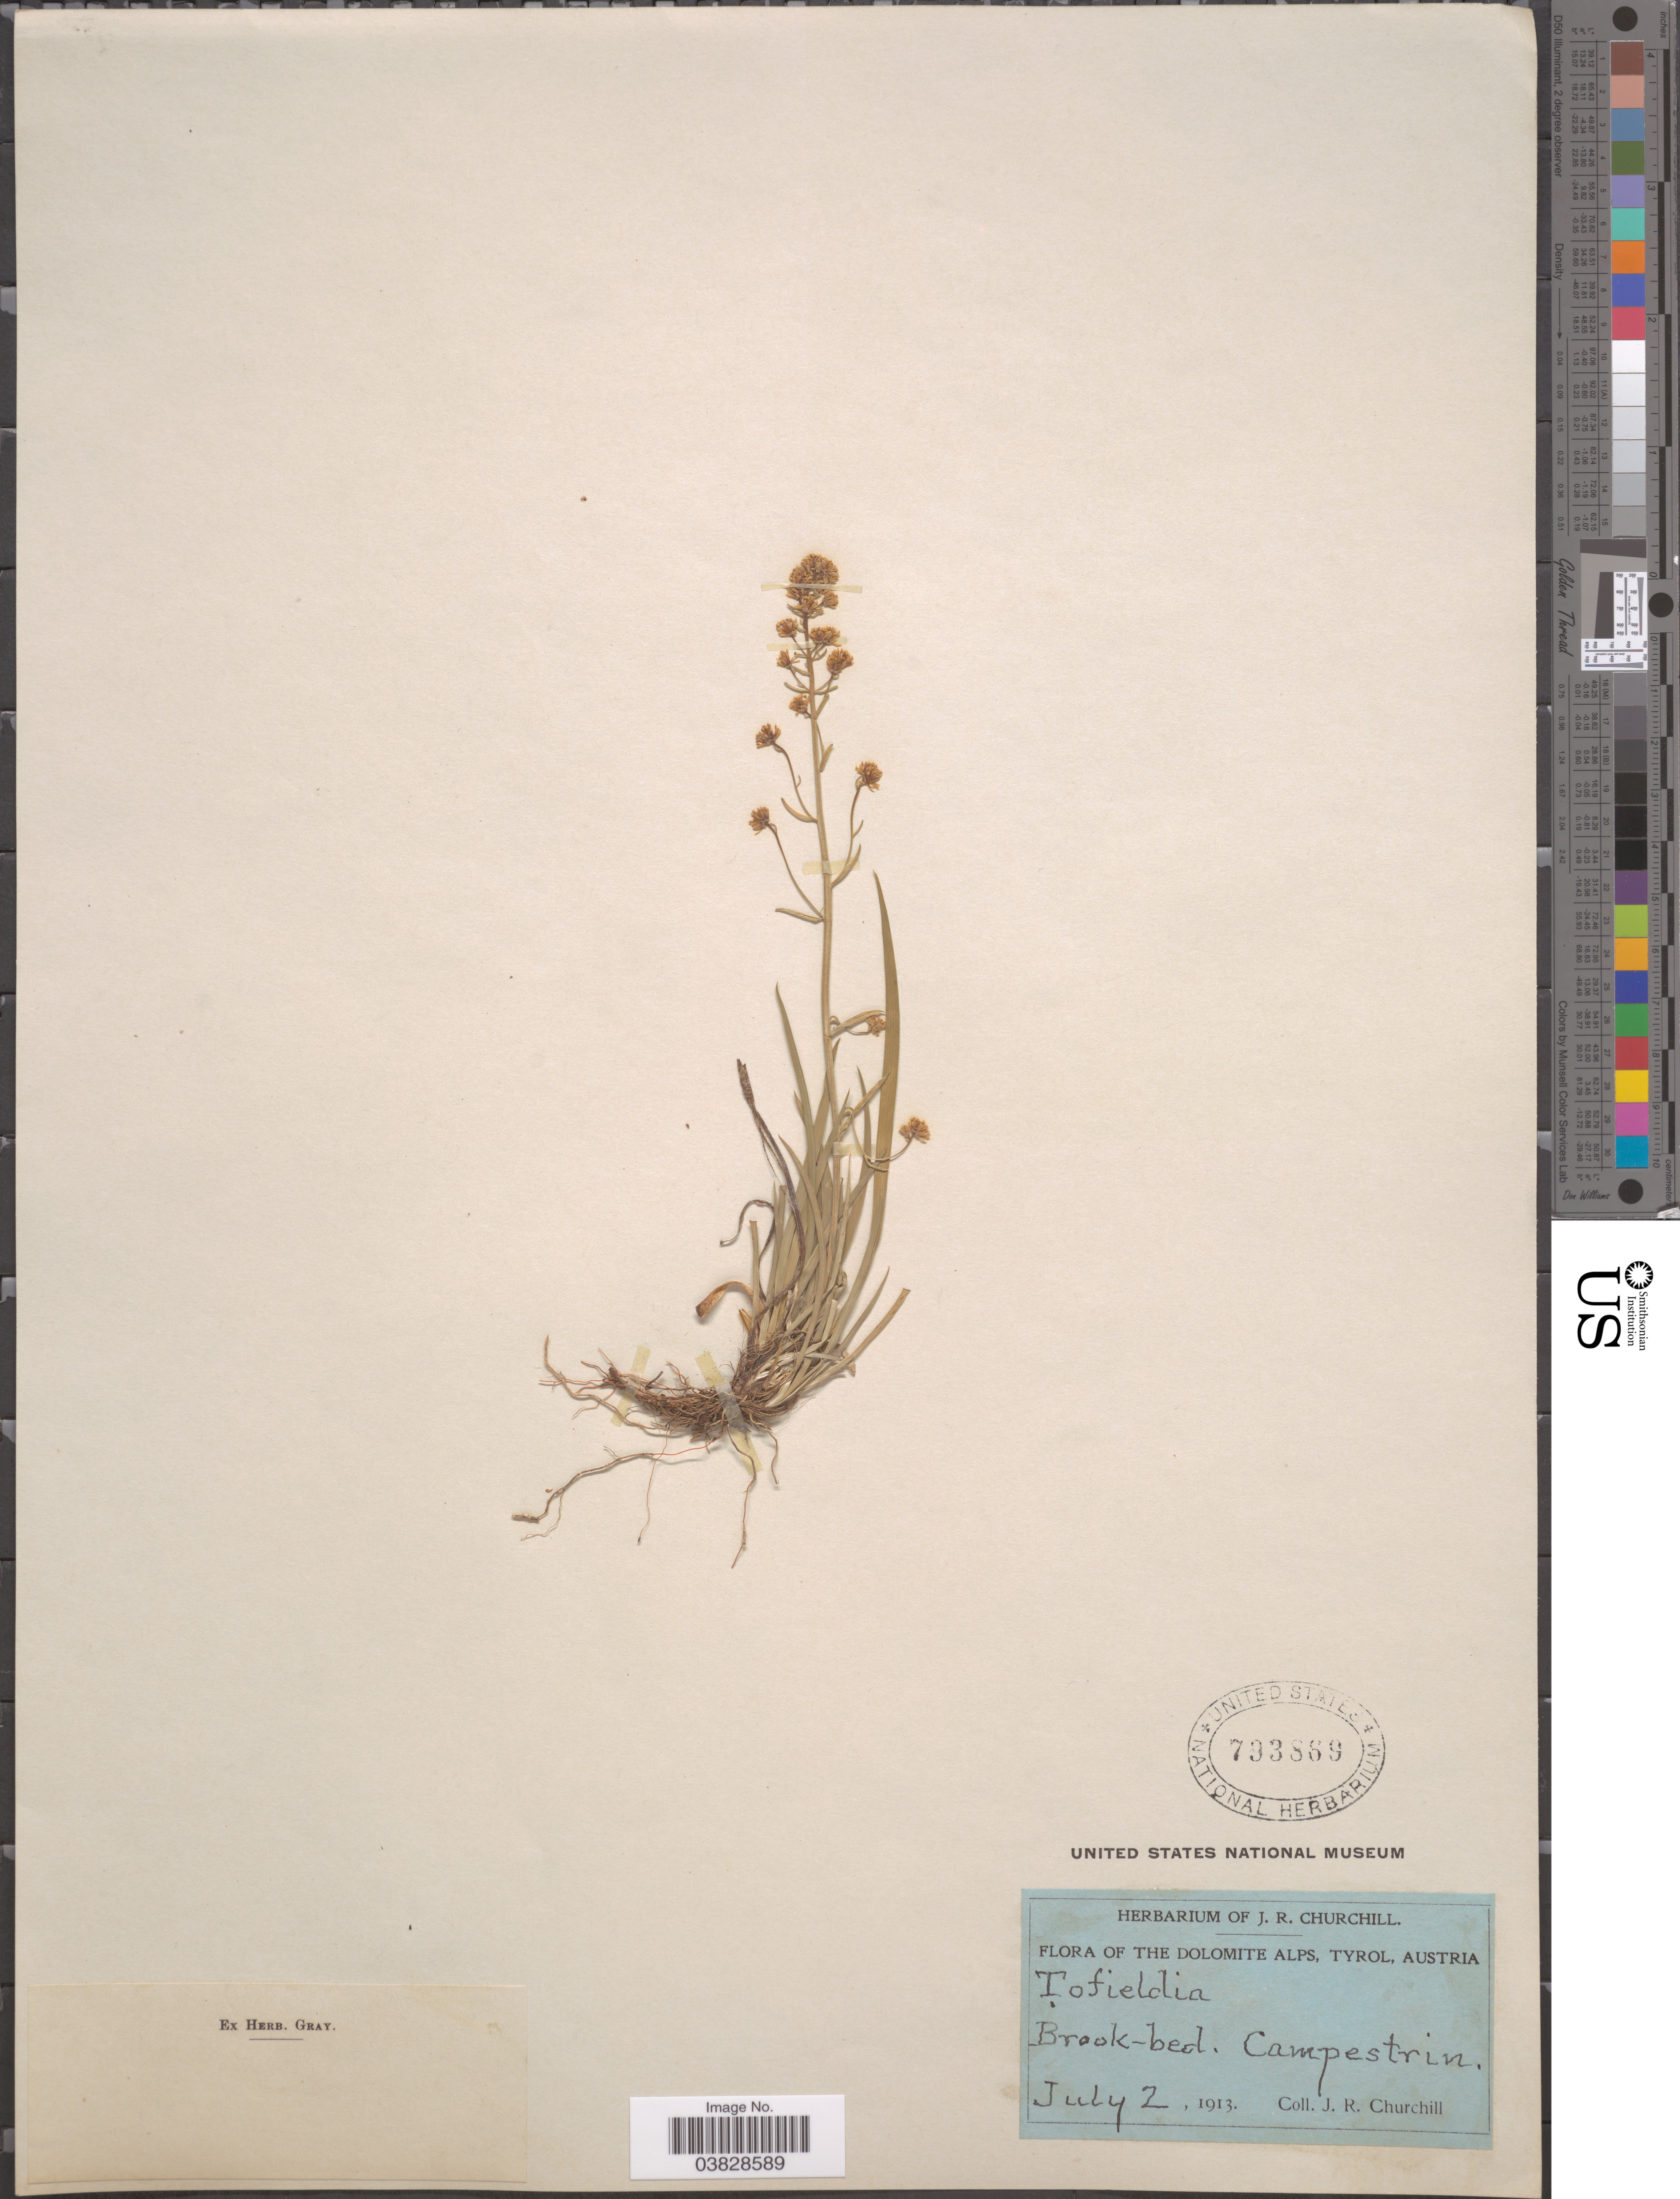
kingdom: Plantae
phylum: Tracheophyta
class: Liliopsida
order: Alismatales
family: Tofieldiaceae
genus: Tofieldia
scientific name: Tofieldia sp.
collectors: J. Churchill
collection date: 1913-07-02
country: Italy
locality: The Dolomite Alps, Tyrol. Brook-bed. Campestrin.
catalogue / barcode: US 793869